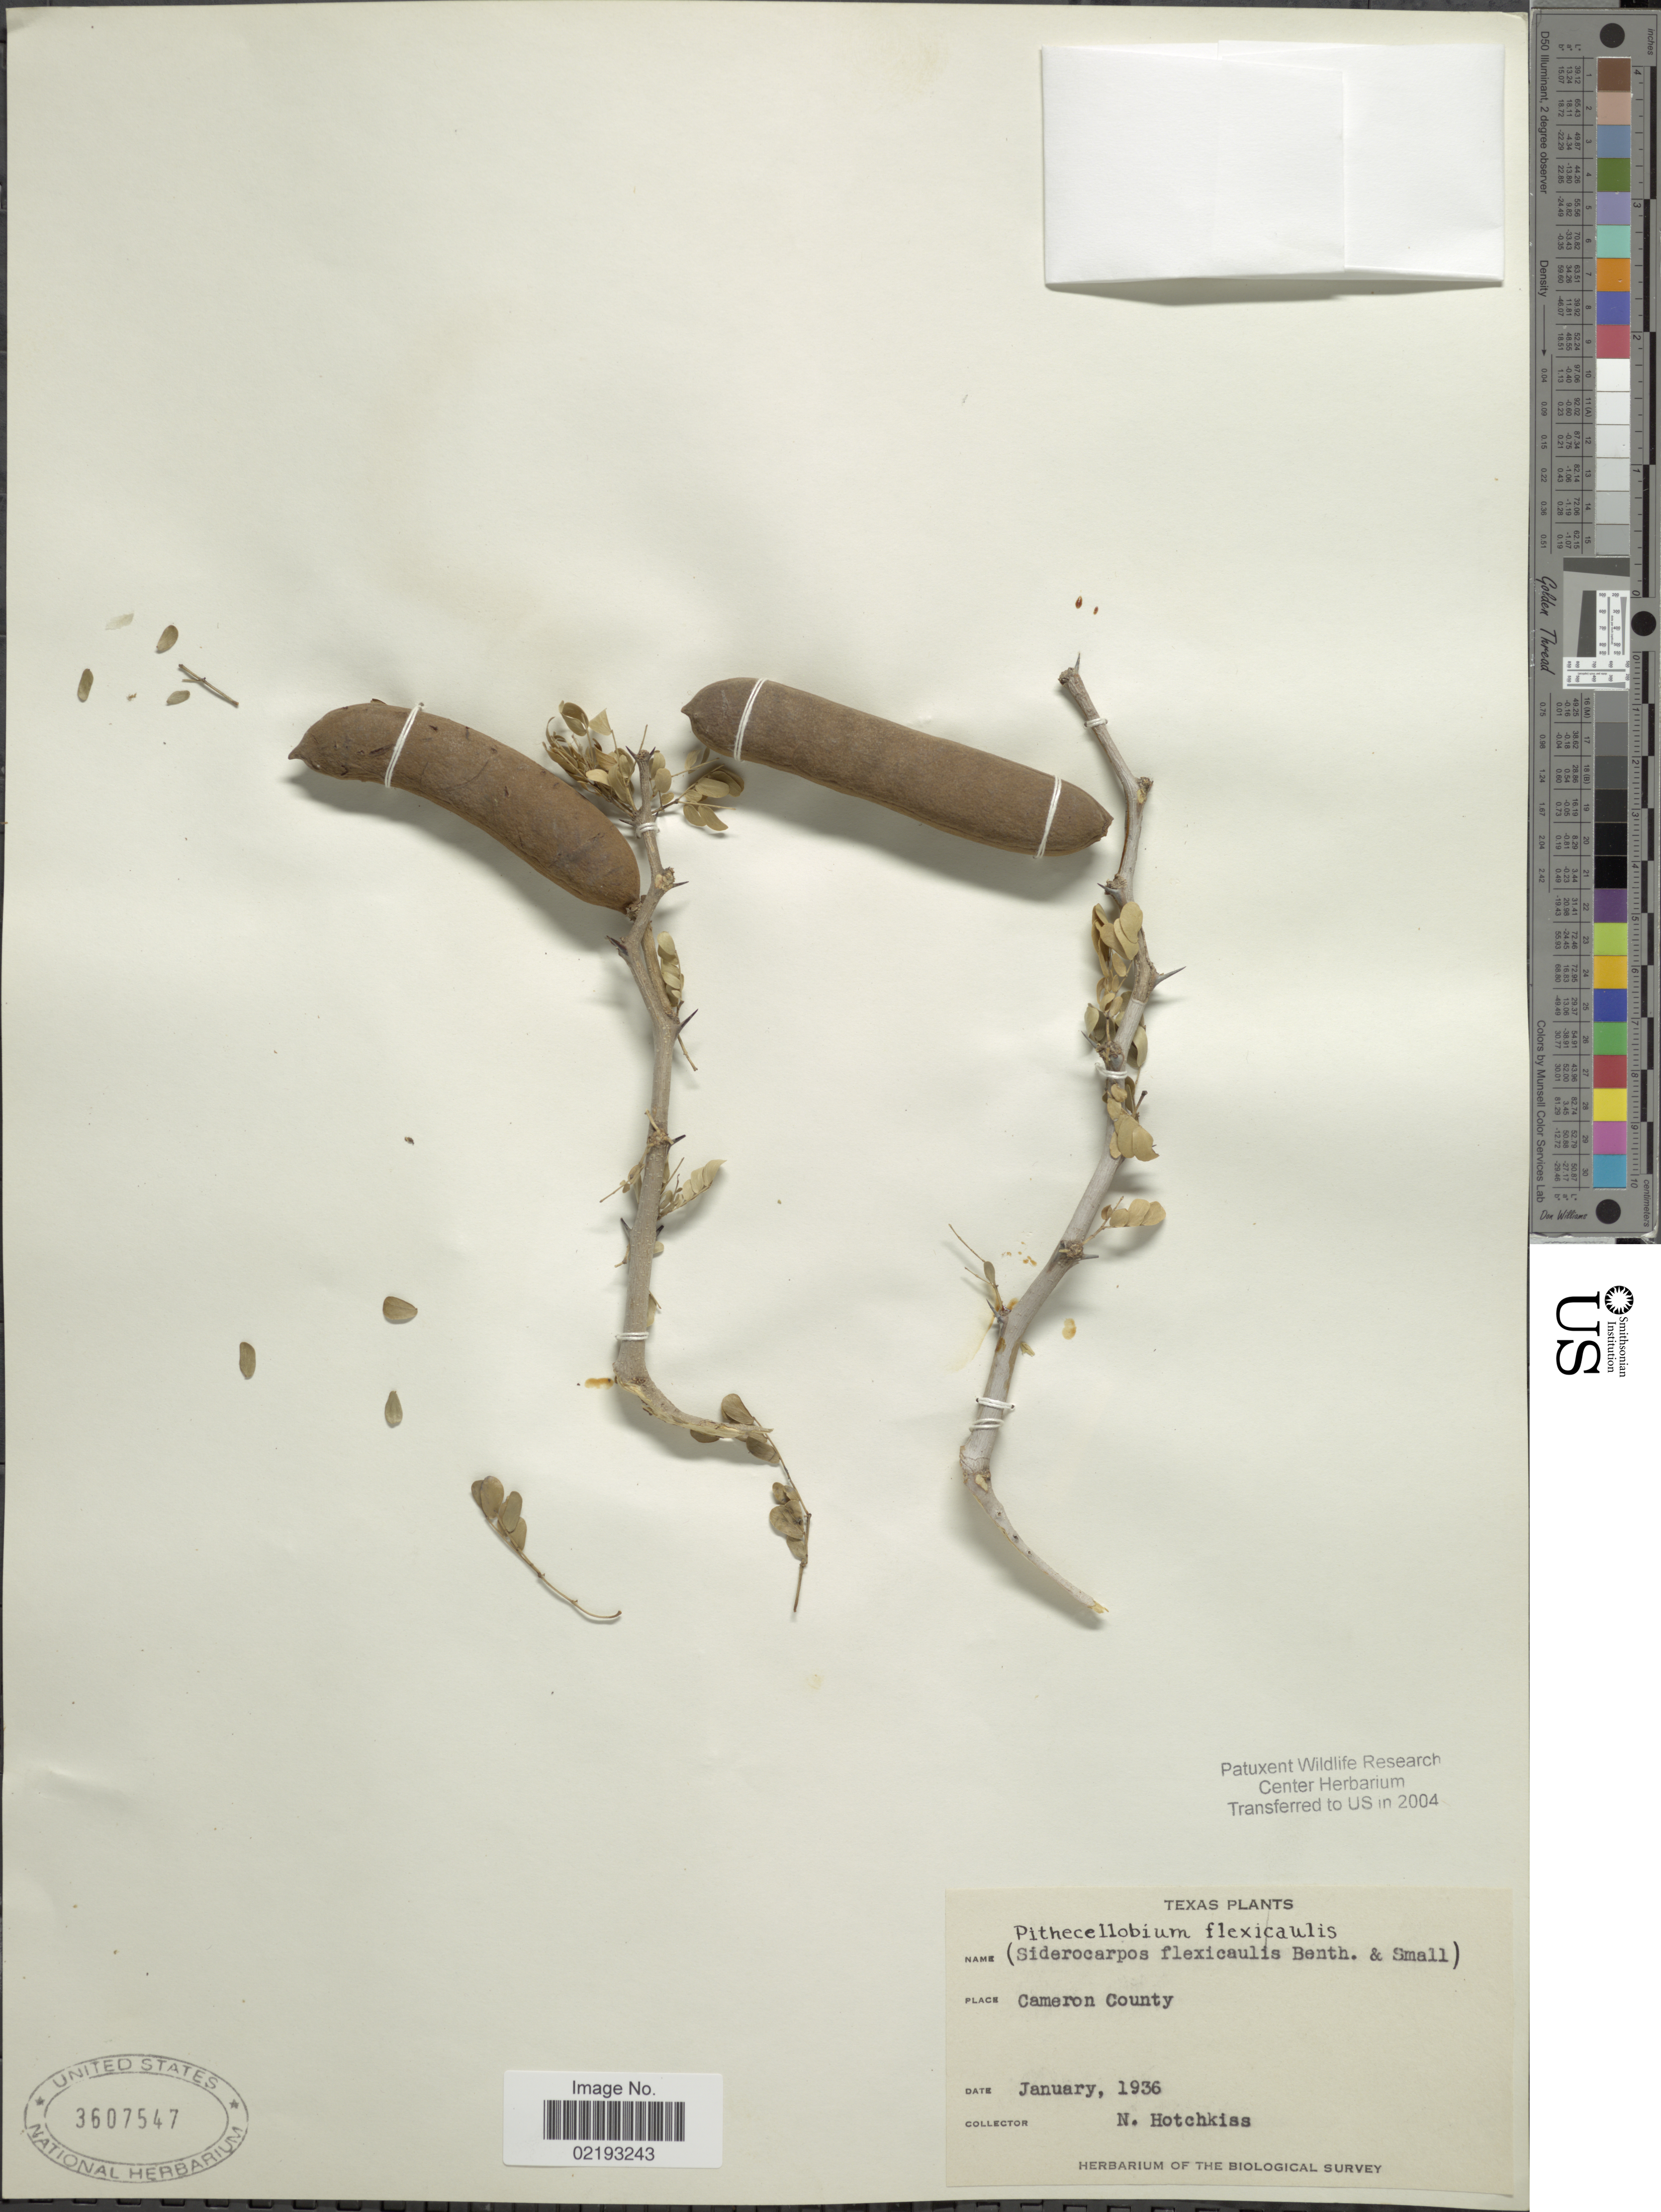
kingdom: Plantae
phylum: Tracheophyta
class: Magnoliopsida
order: Fabales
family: Fabaceae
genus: Ebenopsis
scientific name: Ebenopsis ebano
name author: (Berland.) Barneby & J.W. Grimes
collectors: N. Hotchkiss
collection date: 1936-01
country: United States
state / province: Texas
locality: Cameron County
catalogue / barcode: US 3607547